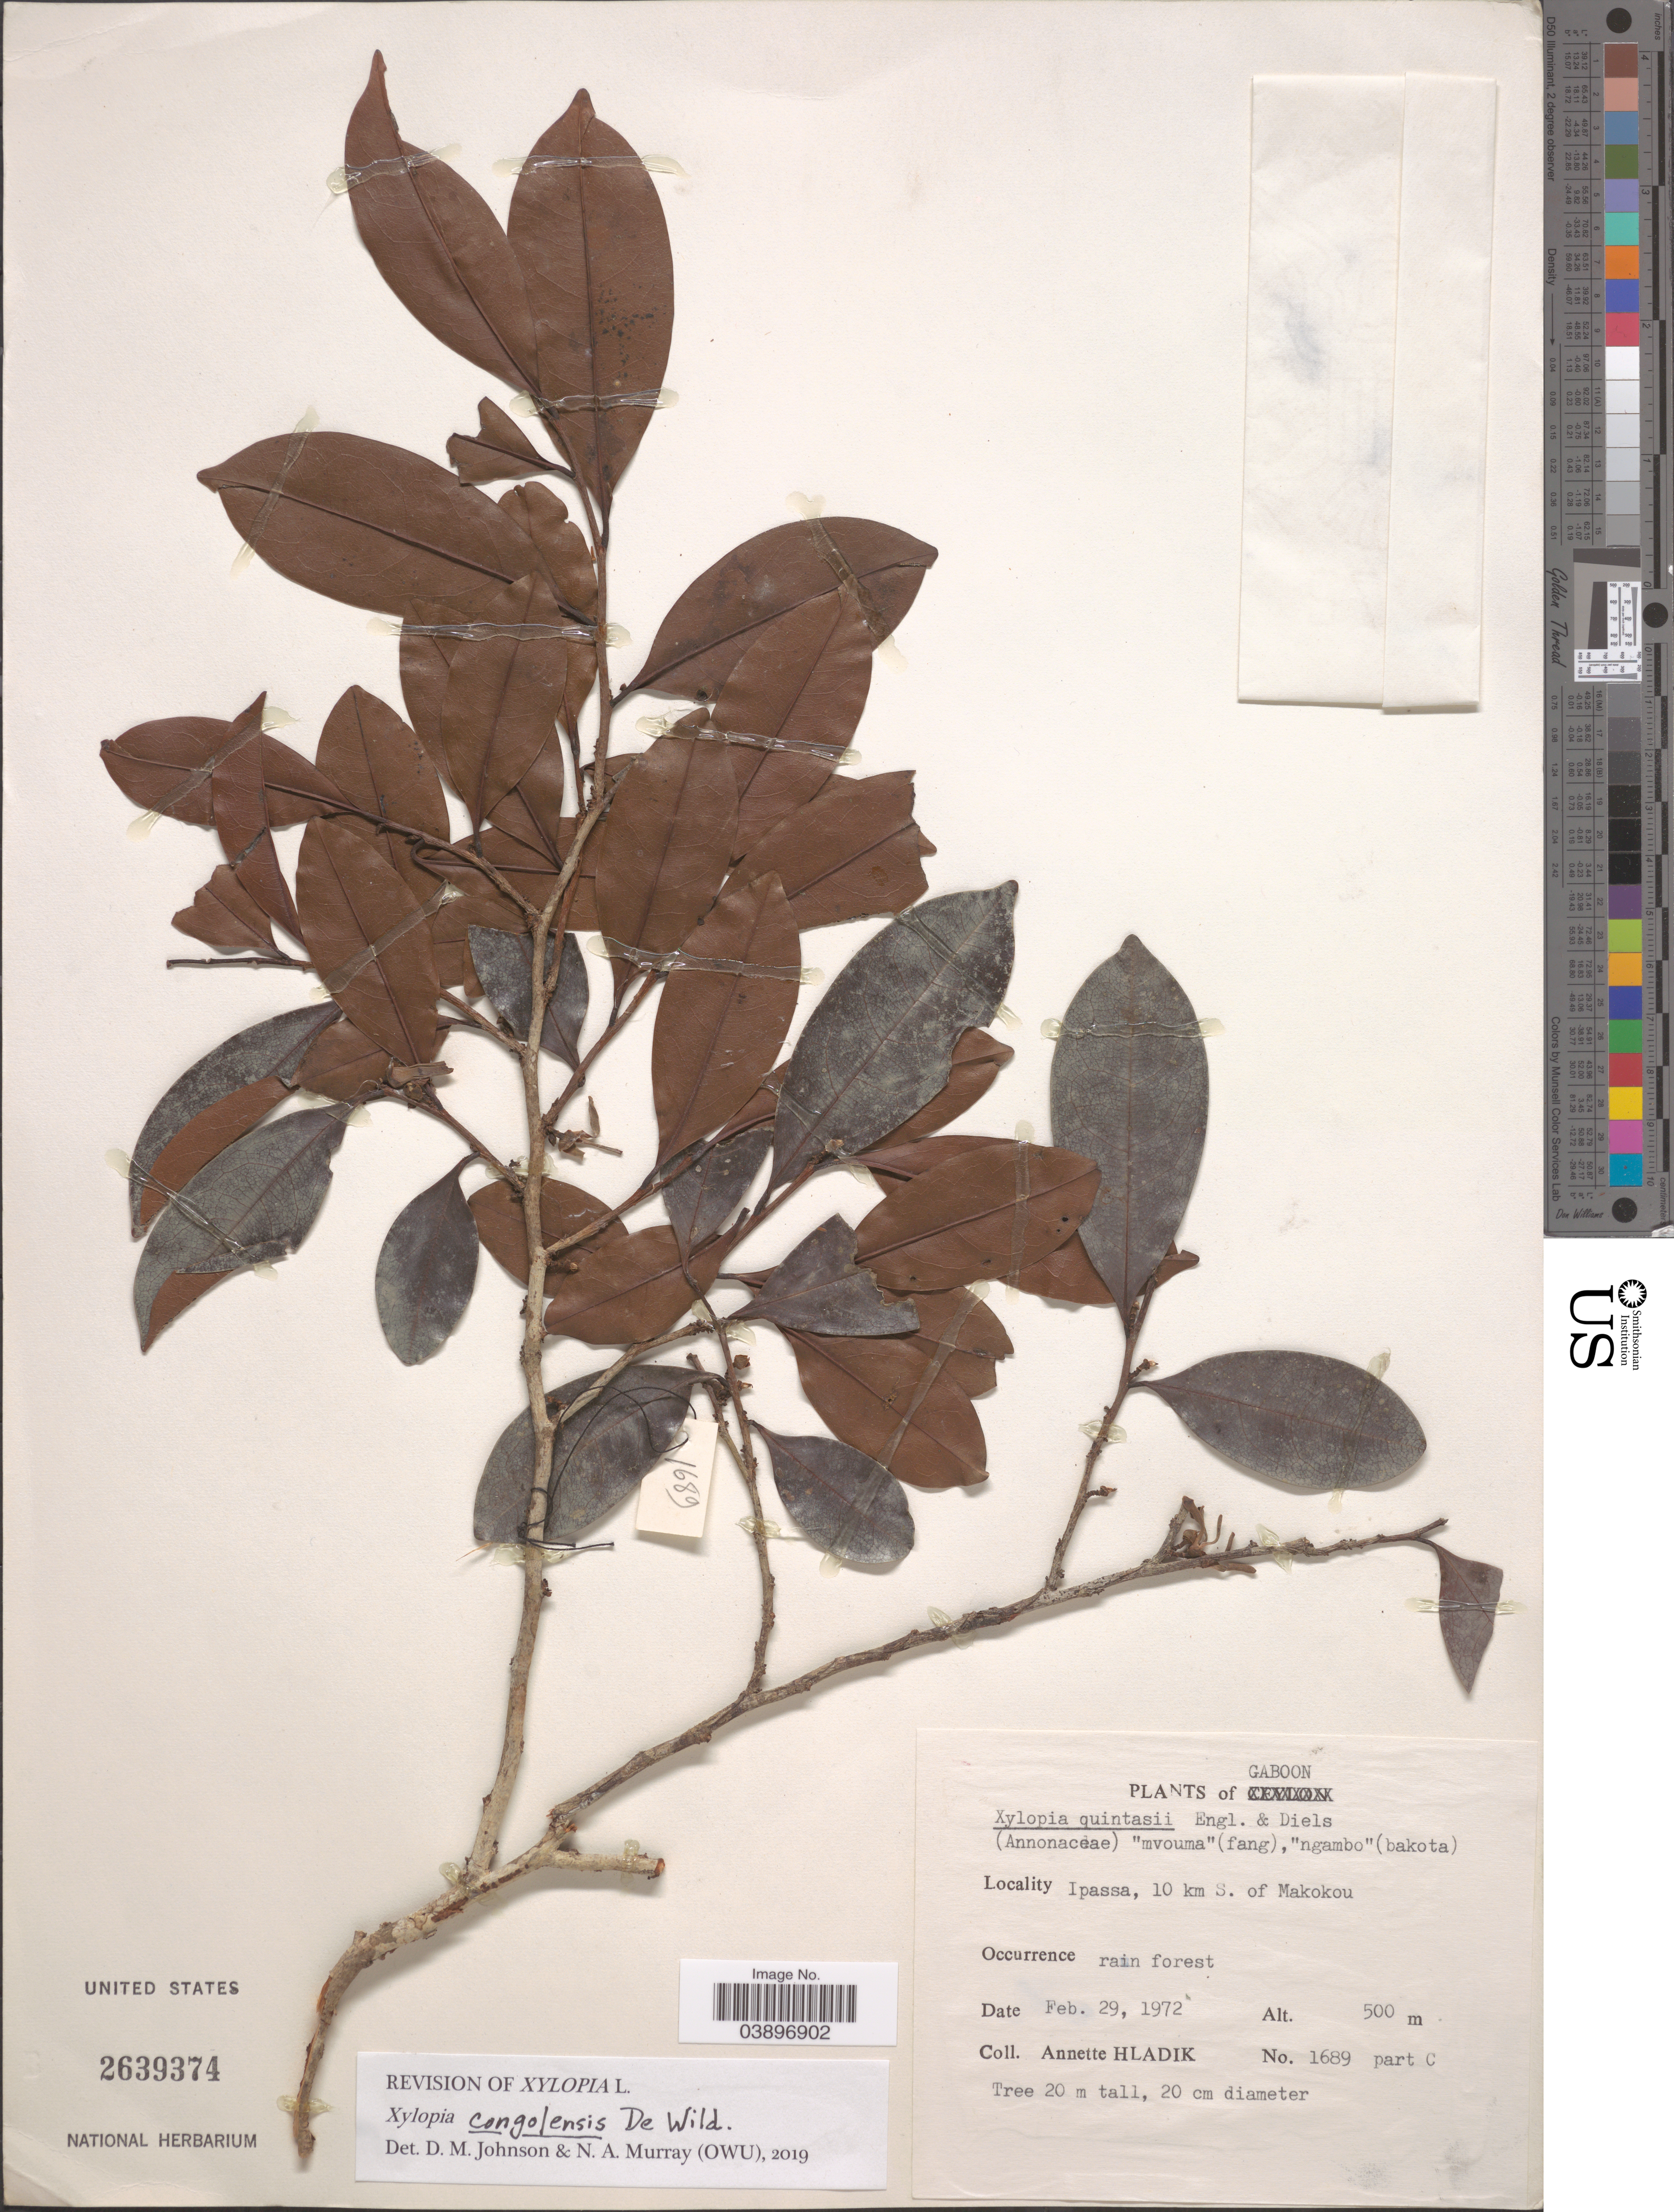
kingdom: Plantae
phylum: Tracheophyta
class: Magnoliopsida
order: Magnoliales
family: Annonaceae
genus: Xylopia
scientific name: Xylopia congolensis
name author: De Wild.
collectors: A. Hladik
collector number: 1689 part C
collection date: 1972-02-29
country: Gabon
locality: Gaboon. Ipassa, 10 km S. of Makokou.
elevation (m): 500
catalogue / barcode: US 2639374